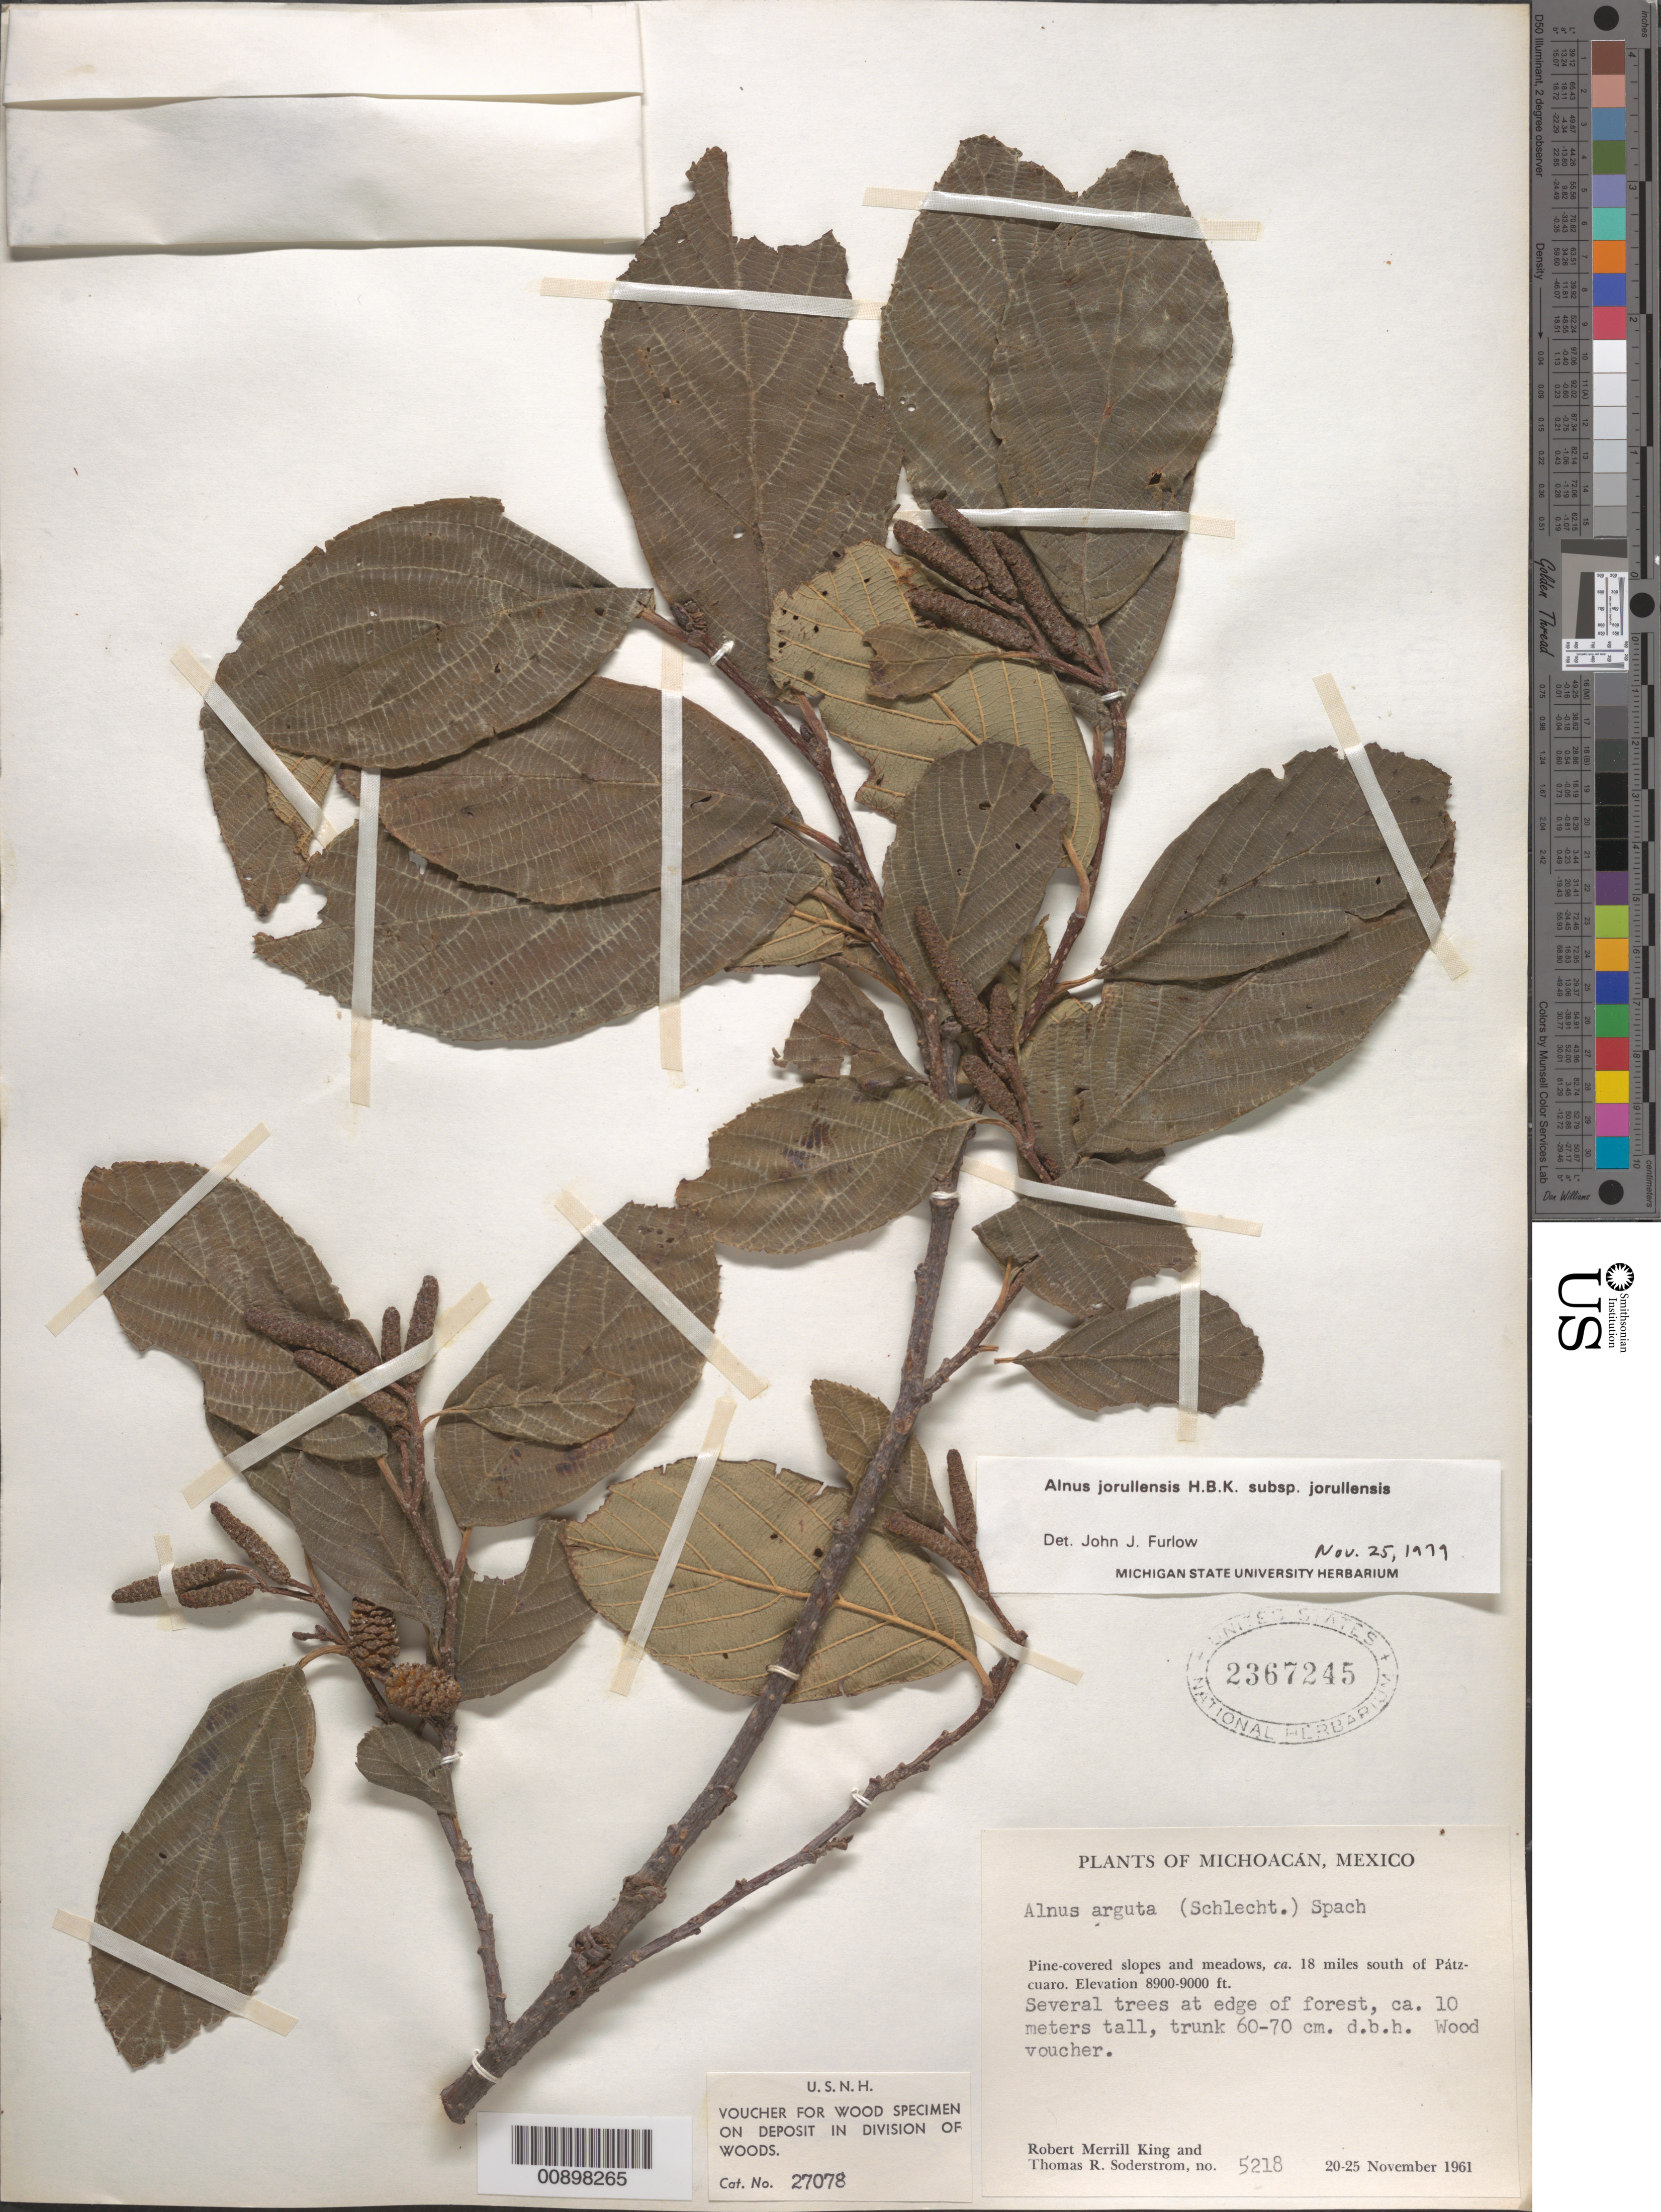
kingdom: Plantae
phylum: Tracheophyta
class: Magnoliopsida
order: Fagales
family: Betulaceae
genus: Alnus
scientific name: Alnus jorullensis subsp. jorullensis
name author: Kunth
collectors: R. M. King & T. R. Soderstrom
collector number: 5218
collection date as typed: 20 Nov 1961 to 25 Nov 1961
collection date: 1961-11-20/1961-11-25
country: Mexico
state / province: Michoacán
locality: Ca. 18 miles south of Pátzcuaro.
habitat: At edge of forest. Pine-covered slopes and meadows.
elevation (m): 2713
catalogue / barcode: US 2367245